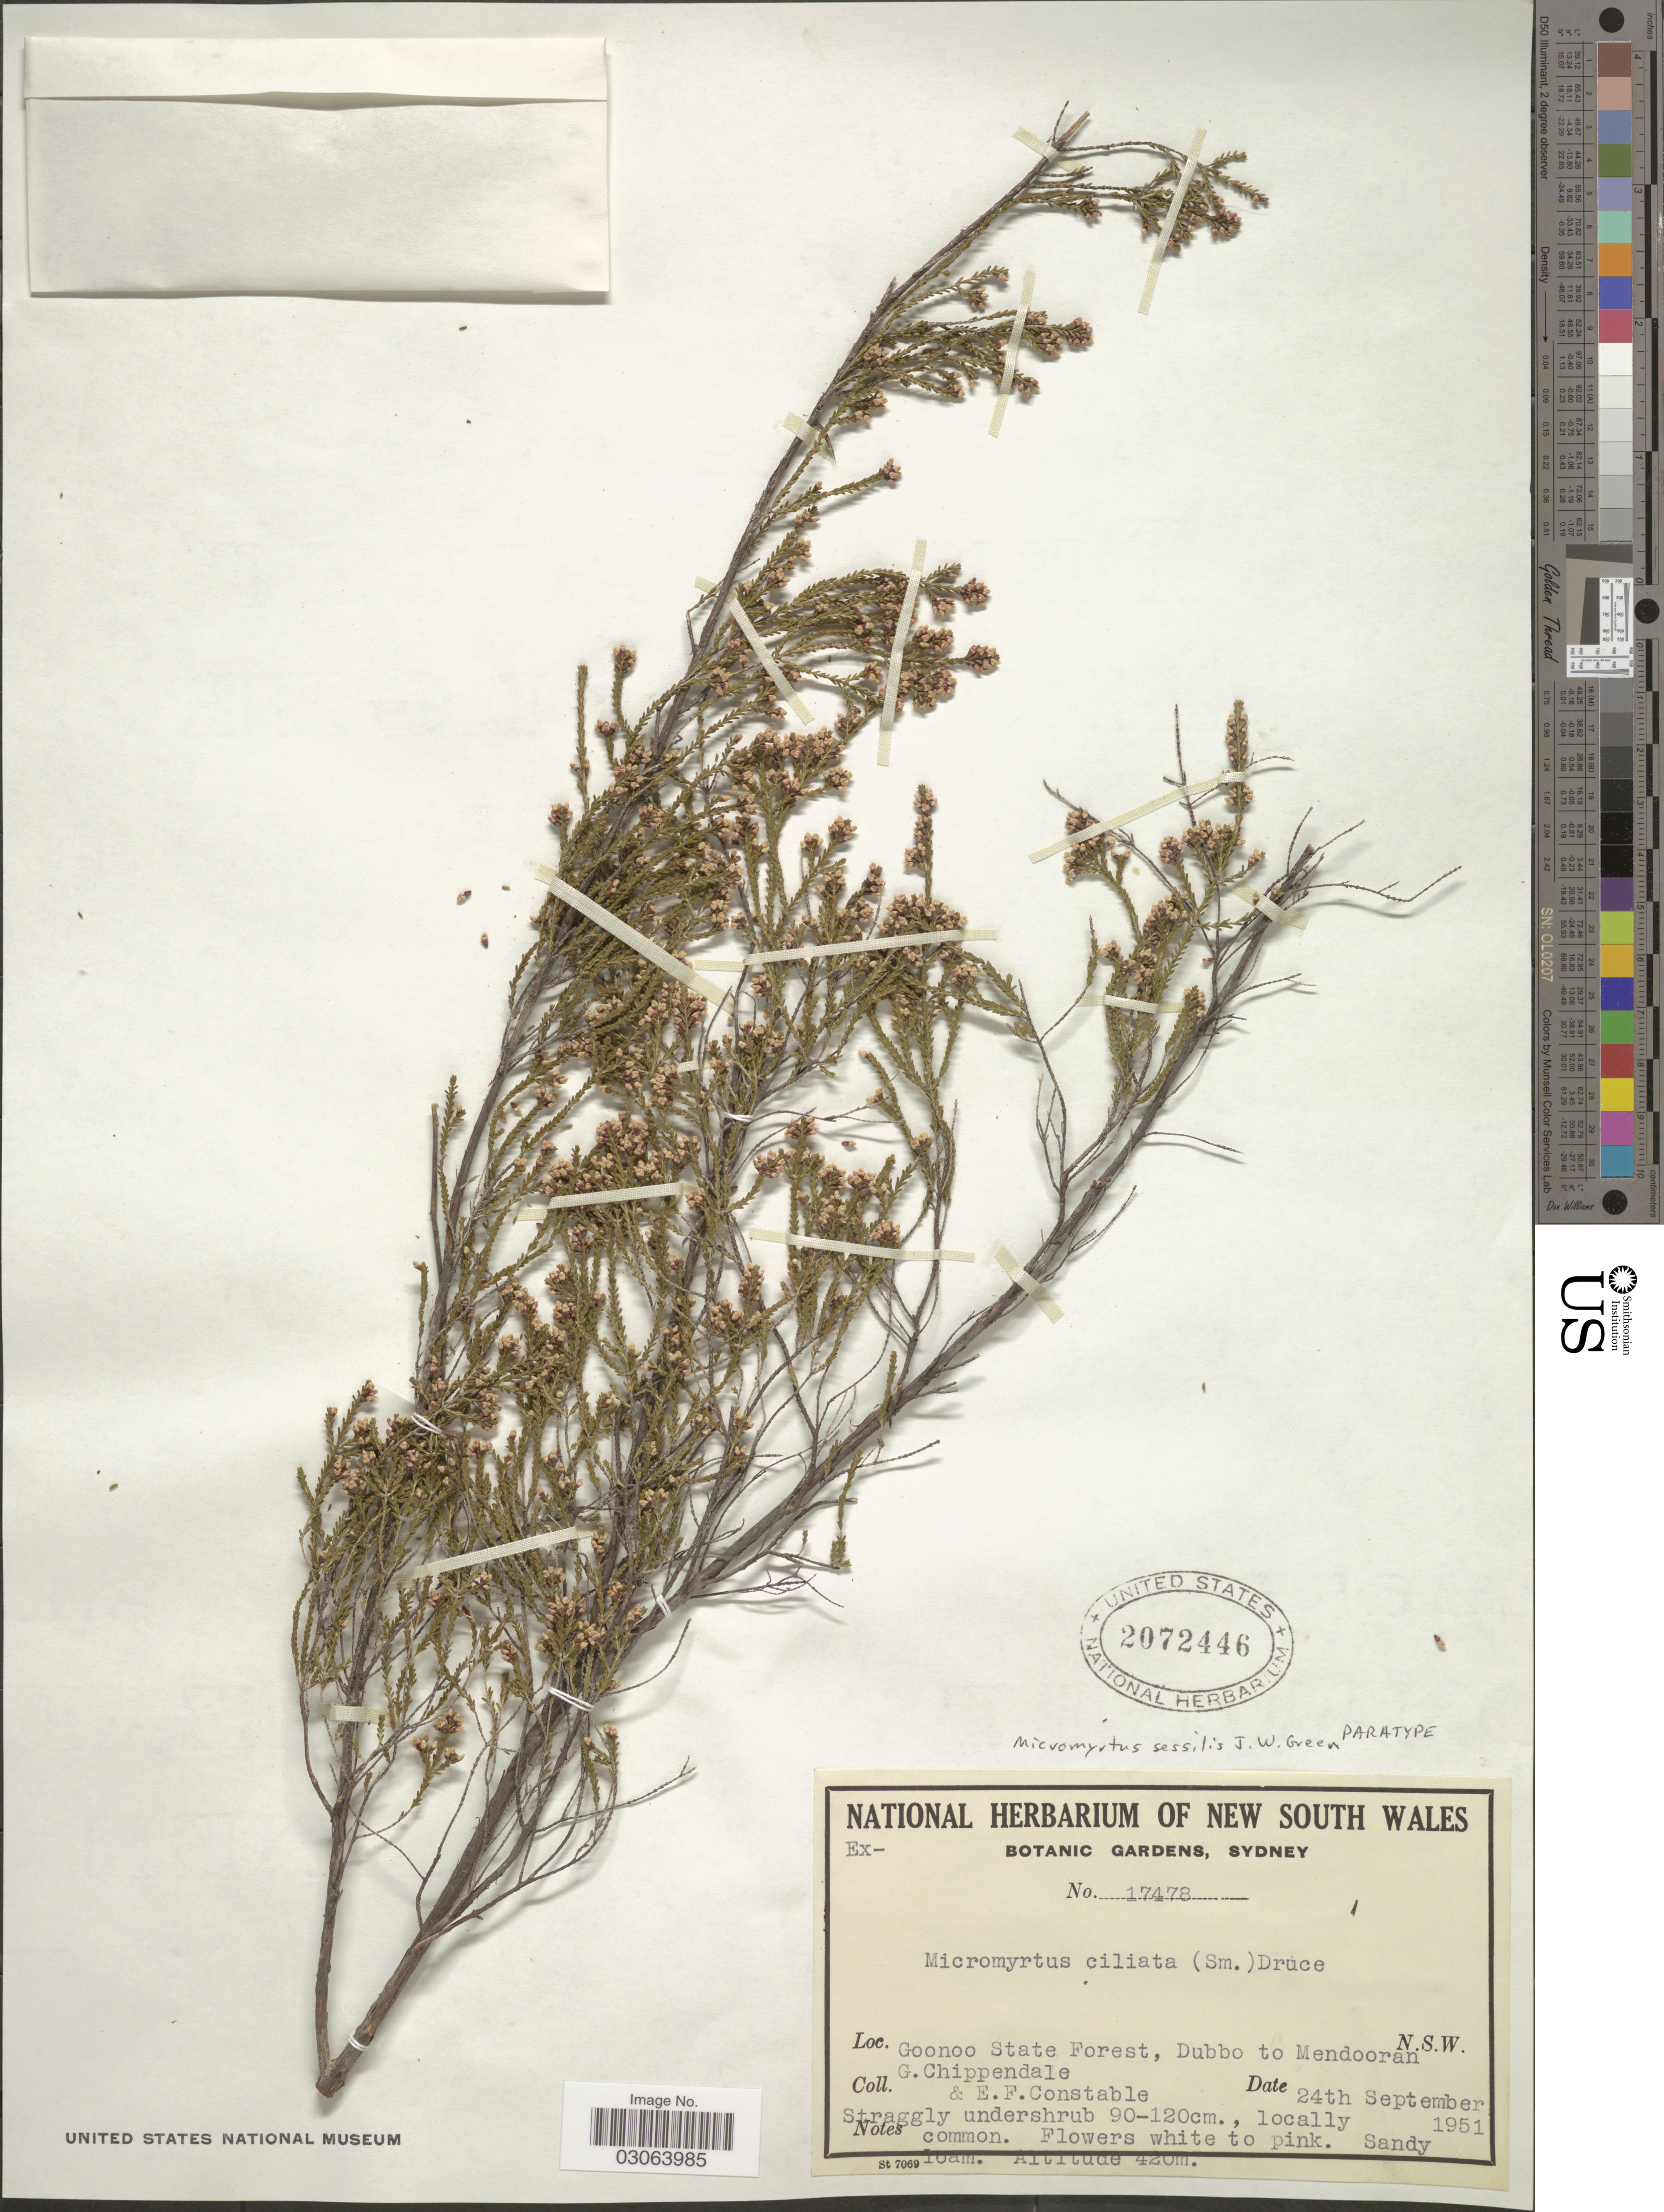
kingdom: Plantae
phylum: Tracheophyta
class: Magnoliopsida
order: Myrtales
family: Myrtaceae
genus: Micromyrtus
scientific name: Micromyrtus sessilis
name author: J.W. Green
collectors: G. Chippendale & E. F. Constable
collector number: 17478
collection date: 1951-09-24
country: Australia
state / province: New South Wales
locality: Goonoo State Forest, Dubbo to Mendooran.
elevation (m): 420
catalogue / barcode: US 2072446